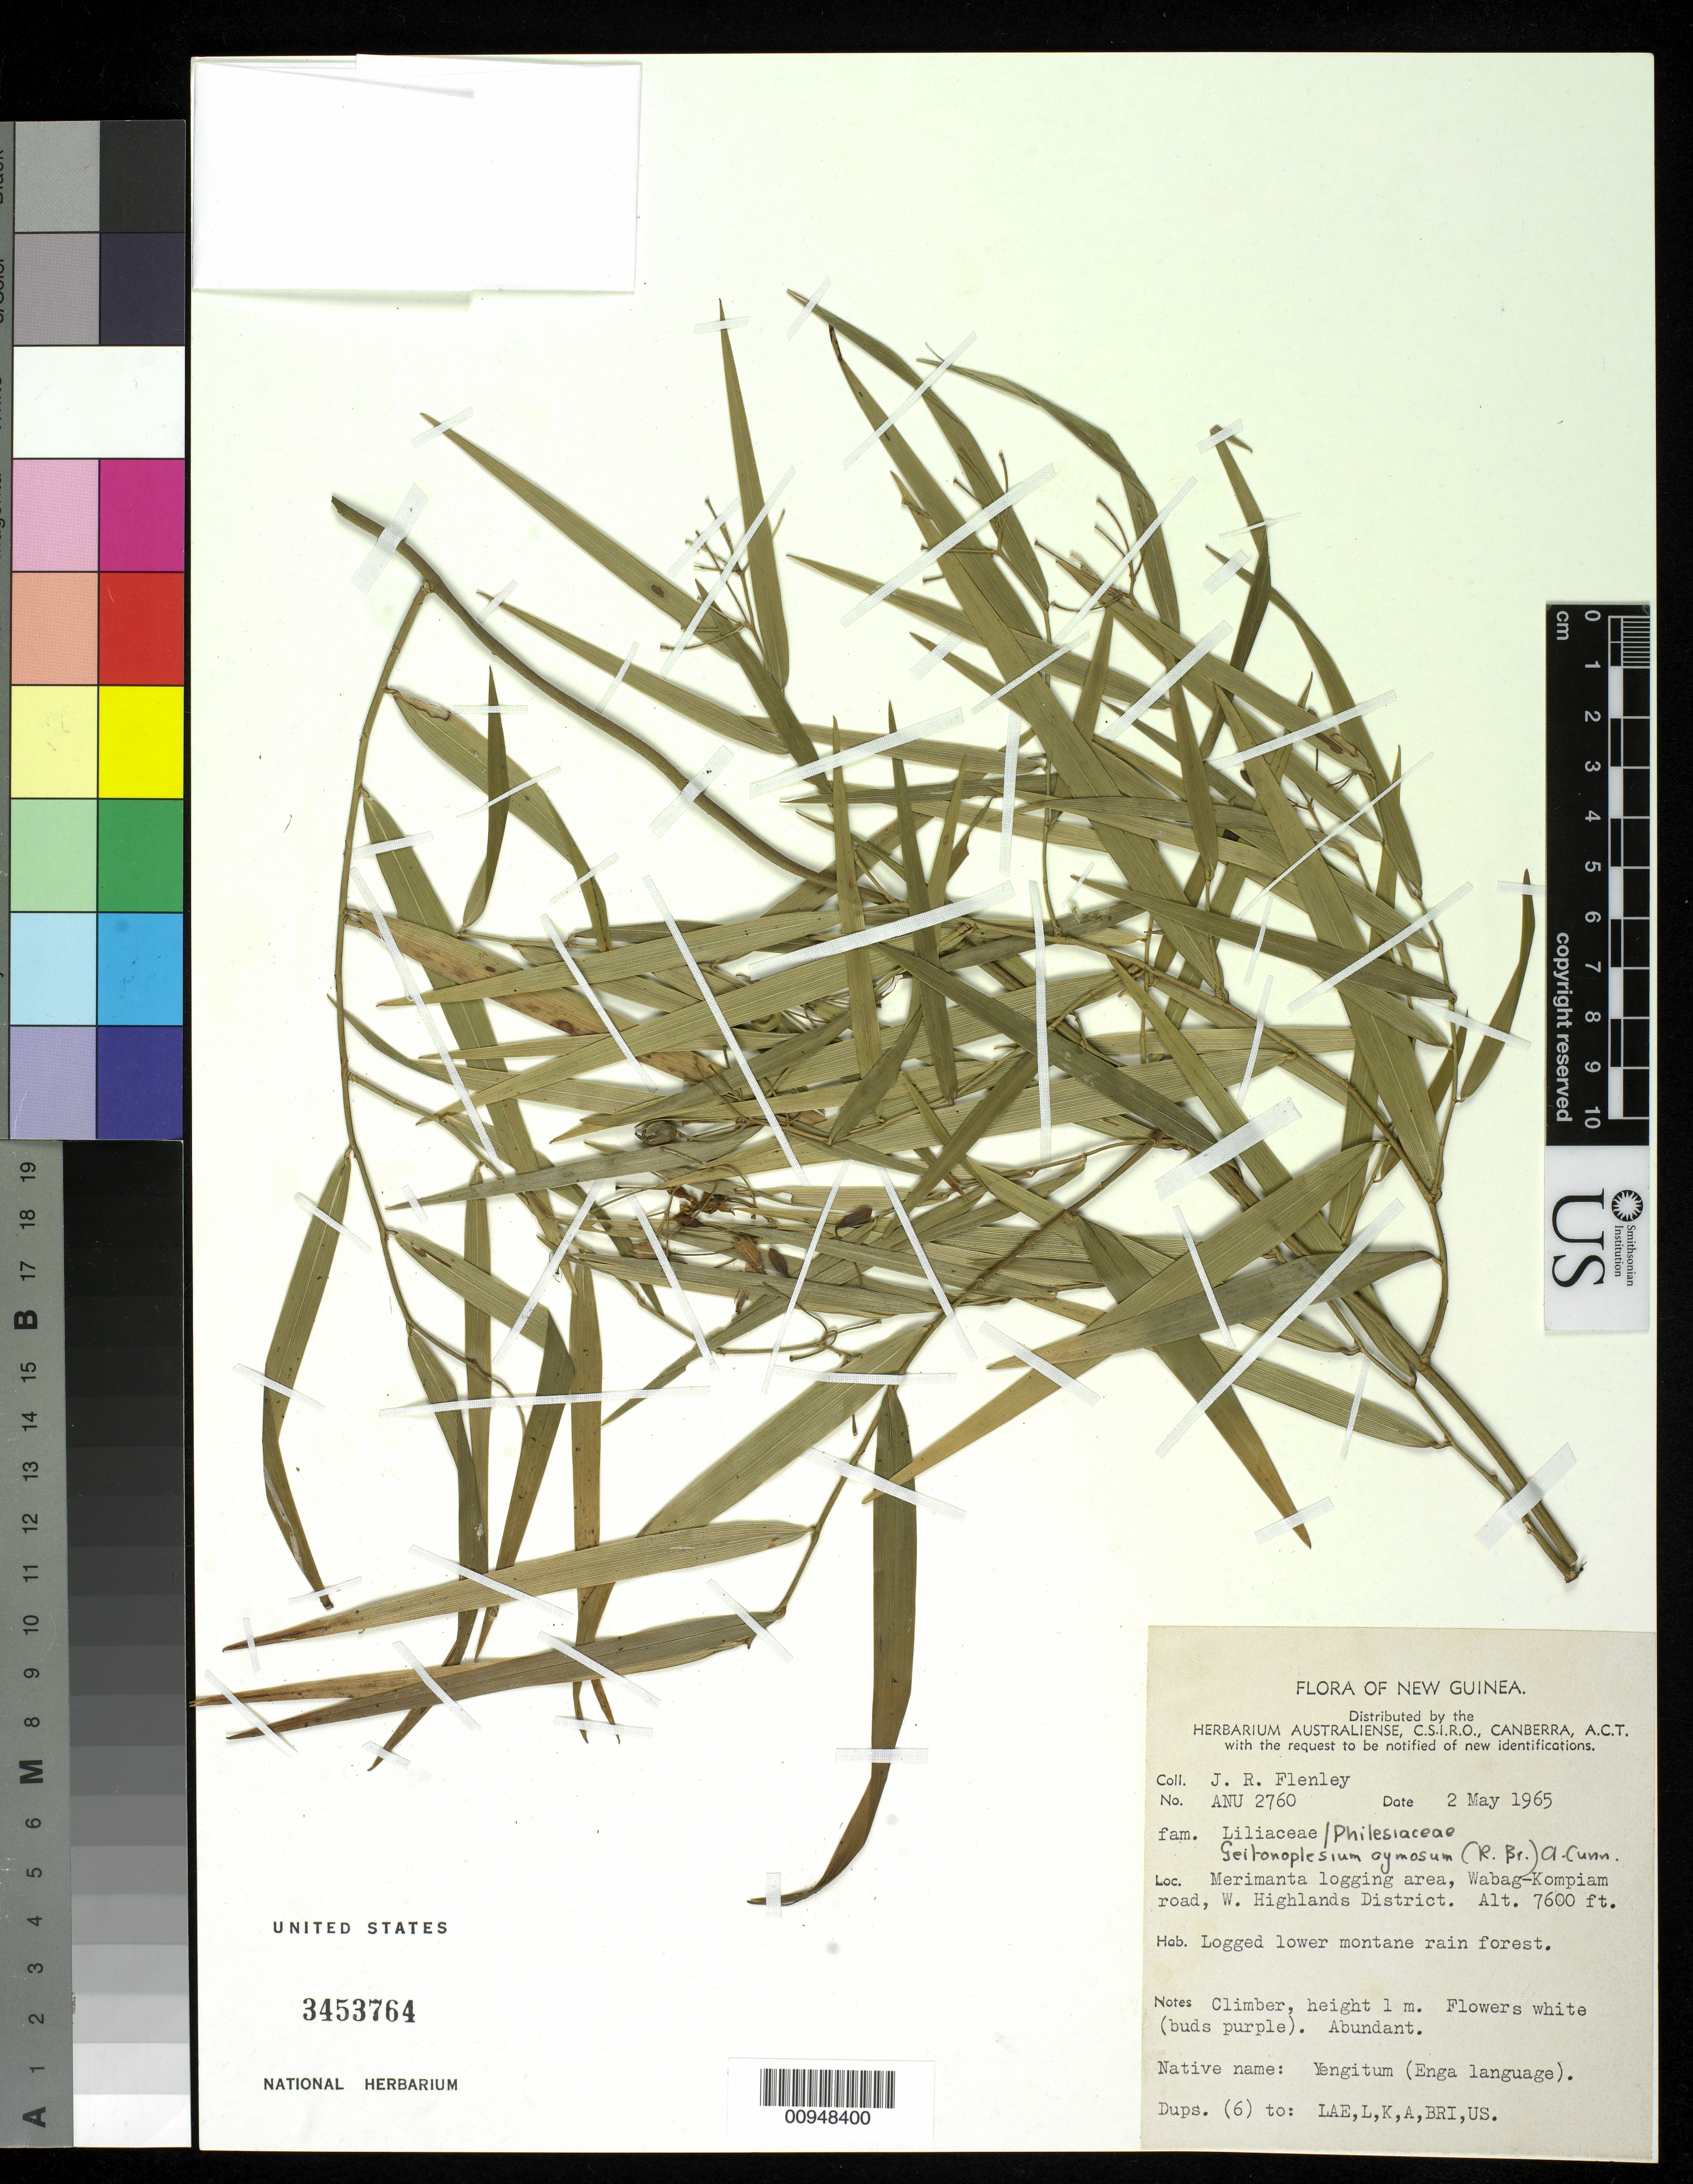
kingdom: Plantae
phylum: Tracheophyta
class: Liliopsida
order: Asparagales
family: Asphodelaceae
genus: Geitonoplesium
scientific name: Geitonoplesium cymosum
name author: (R. Br.) A. Cunn. ex Hook.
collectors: J. Flenley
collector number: ANU 2760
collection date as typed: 02 May 1965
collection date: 1965-05-02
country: Papua New Guinea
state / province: Enga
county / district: Wabag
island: New Guinea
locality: Merimanta logging area.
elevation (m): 2316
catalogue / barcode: US 3453764